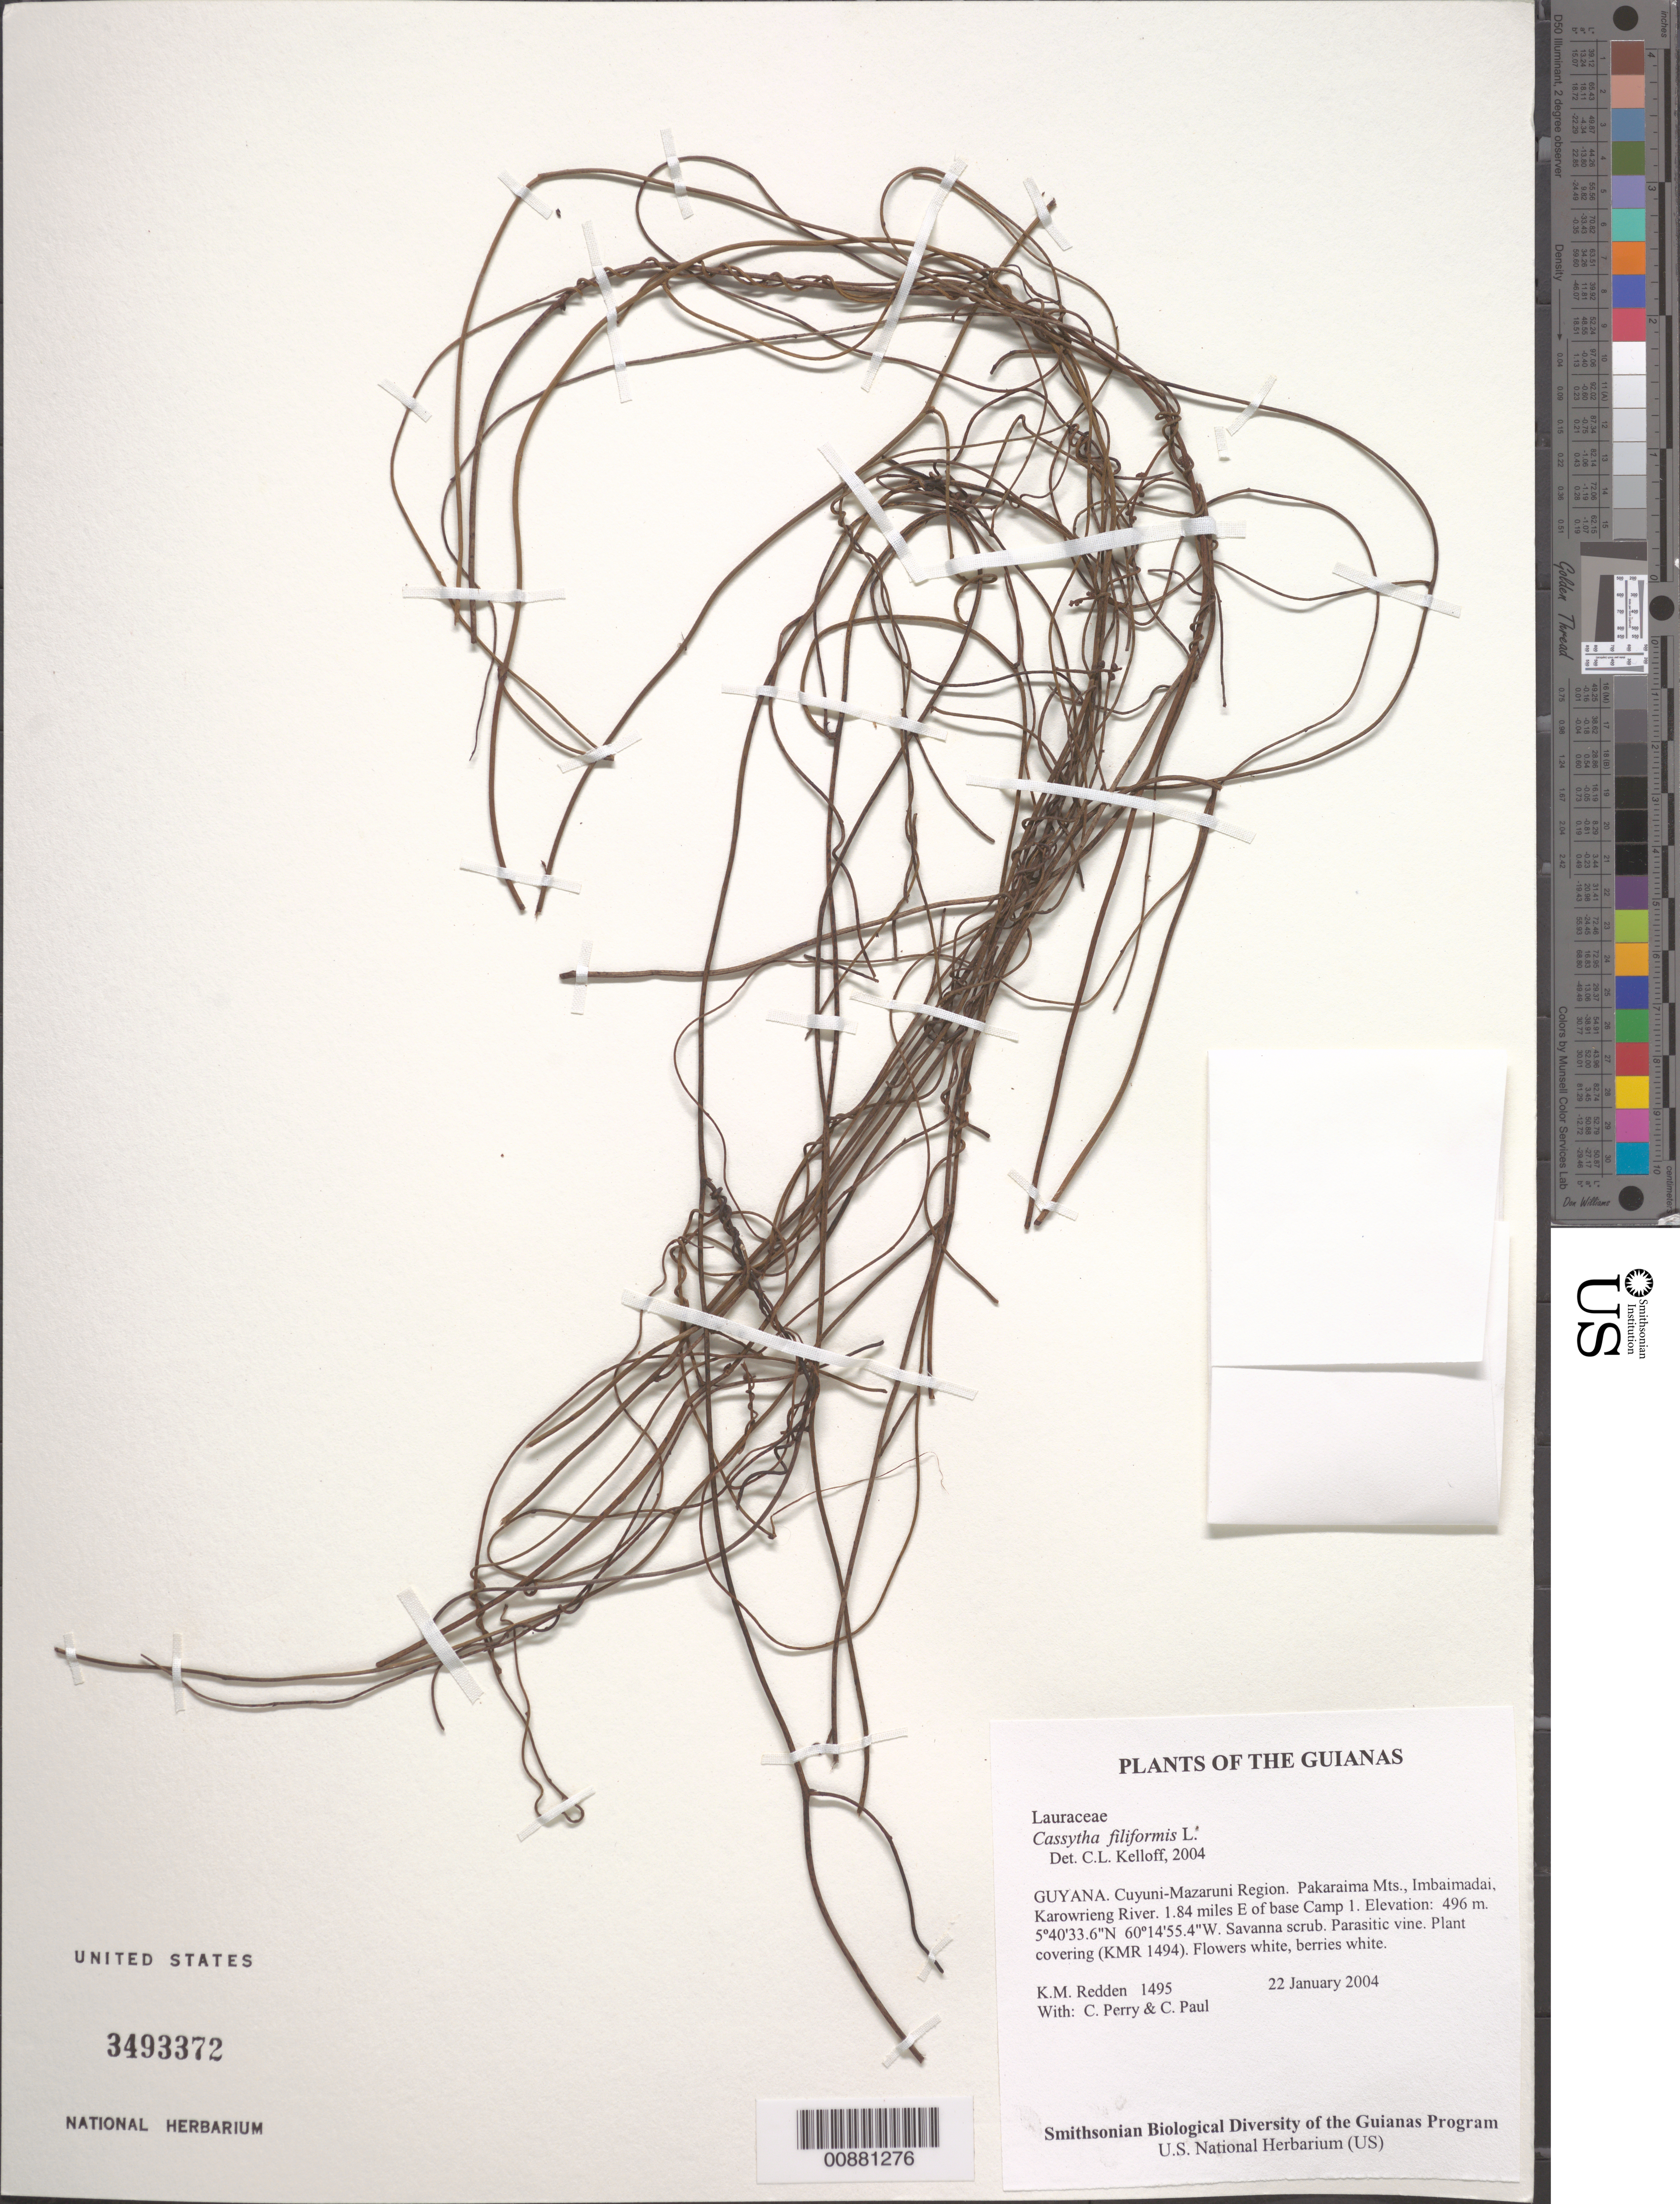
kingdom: Plantae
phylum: Tracheophyta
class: Magnoliopsida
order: Laurales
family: Lauraceae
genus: Cassytha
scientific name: Cassytha filiformis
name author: L.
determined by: Kelloff, Carol L., (US), Smithsonian Institution - National Museum of Natural History (UNITED STATES)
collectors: K. M. Redden, C. Perry & C. Paul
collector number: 1495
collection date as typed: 22 January 2004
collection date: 2004-01-22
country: Guyana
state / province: Cuyuni-Mazaruni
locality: Pakaraima Mts., Imbaimadai, Karowrieng River. 1.84 miles E of base Camp 1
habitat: Savanna scrub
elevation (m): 496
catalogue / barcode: US 3493372